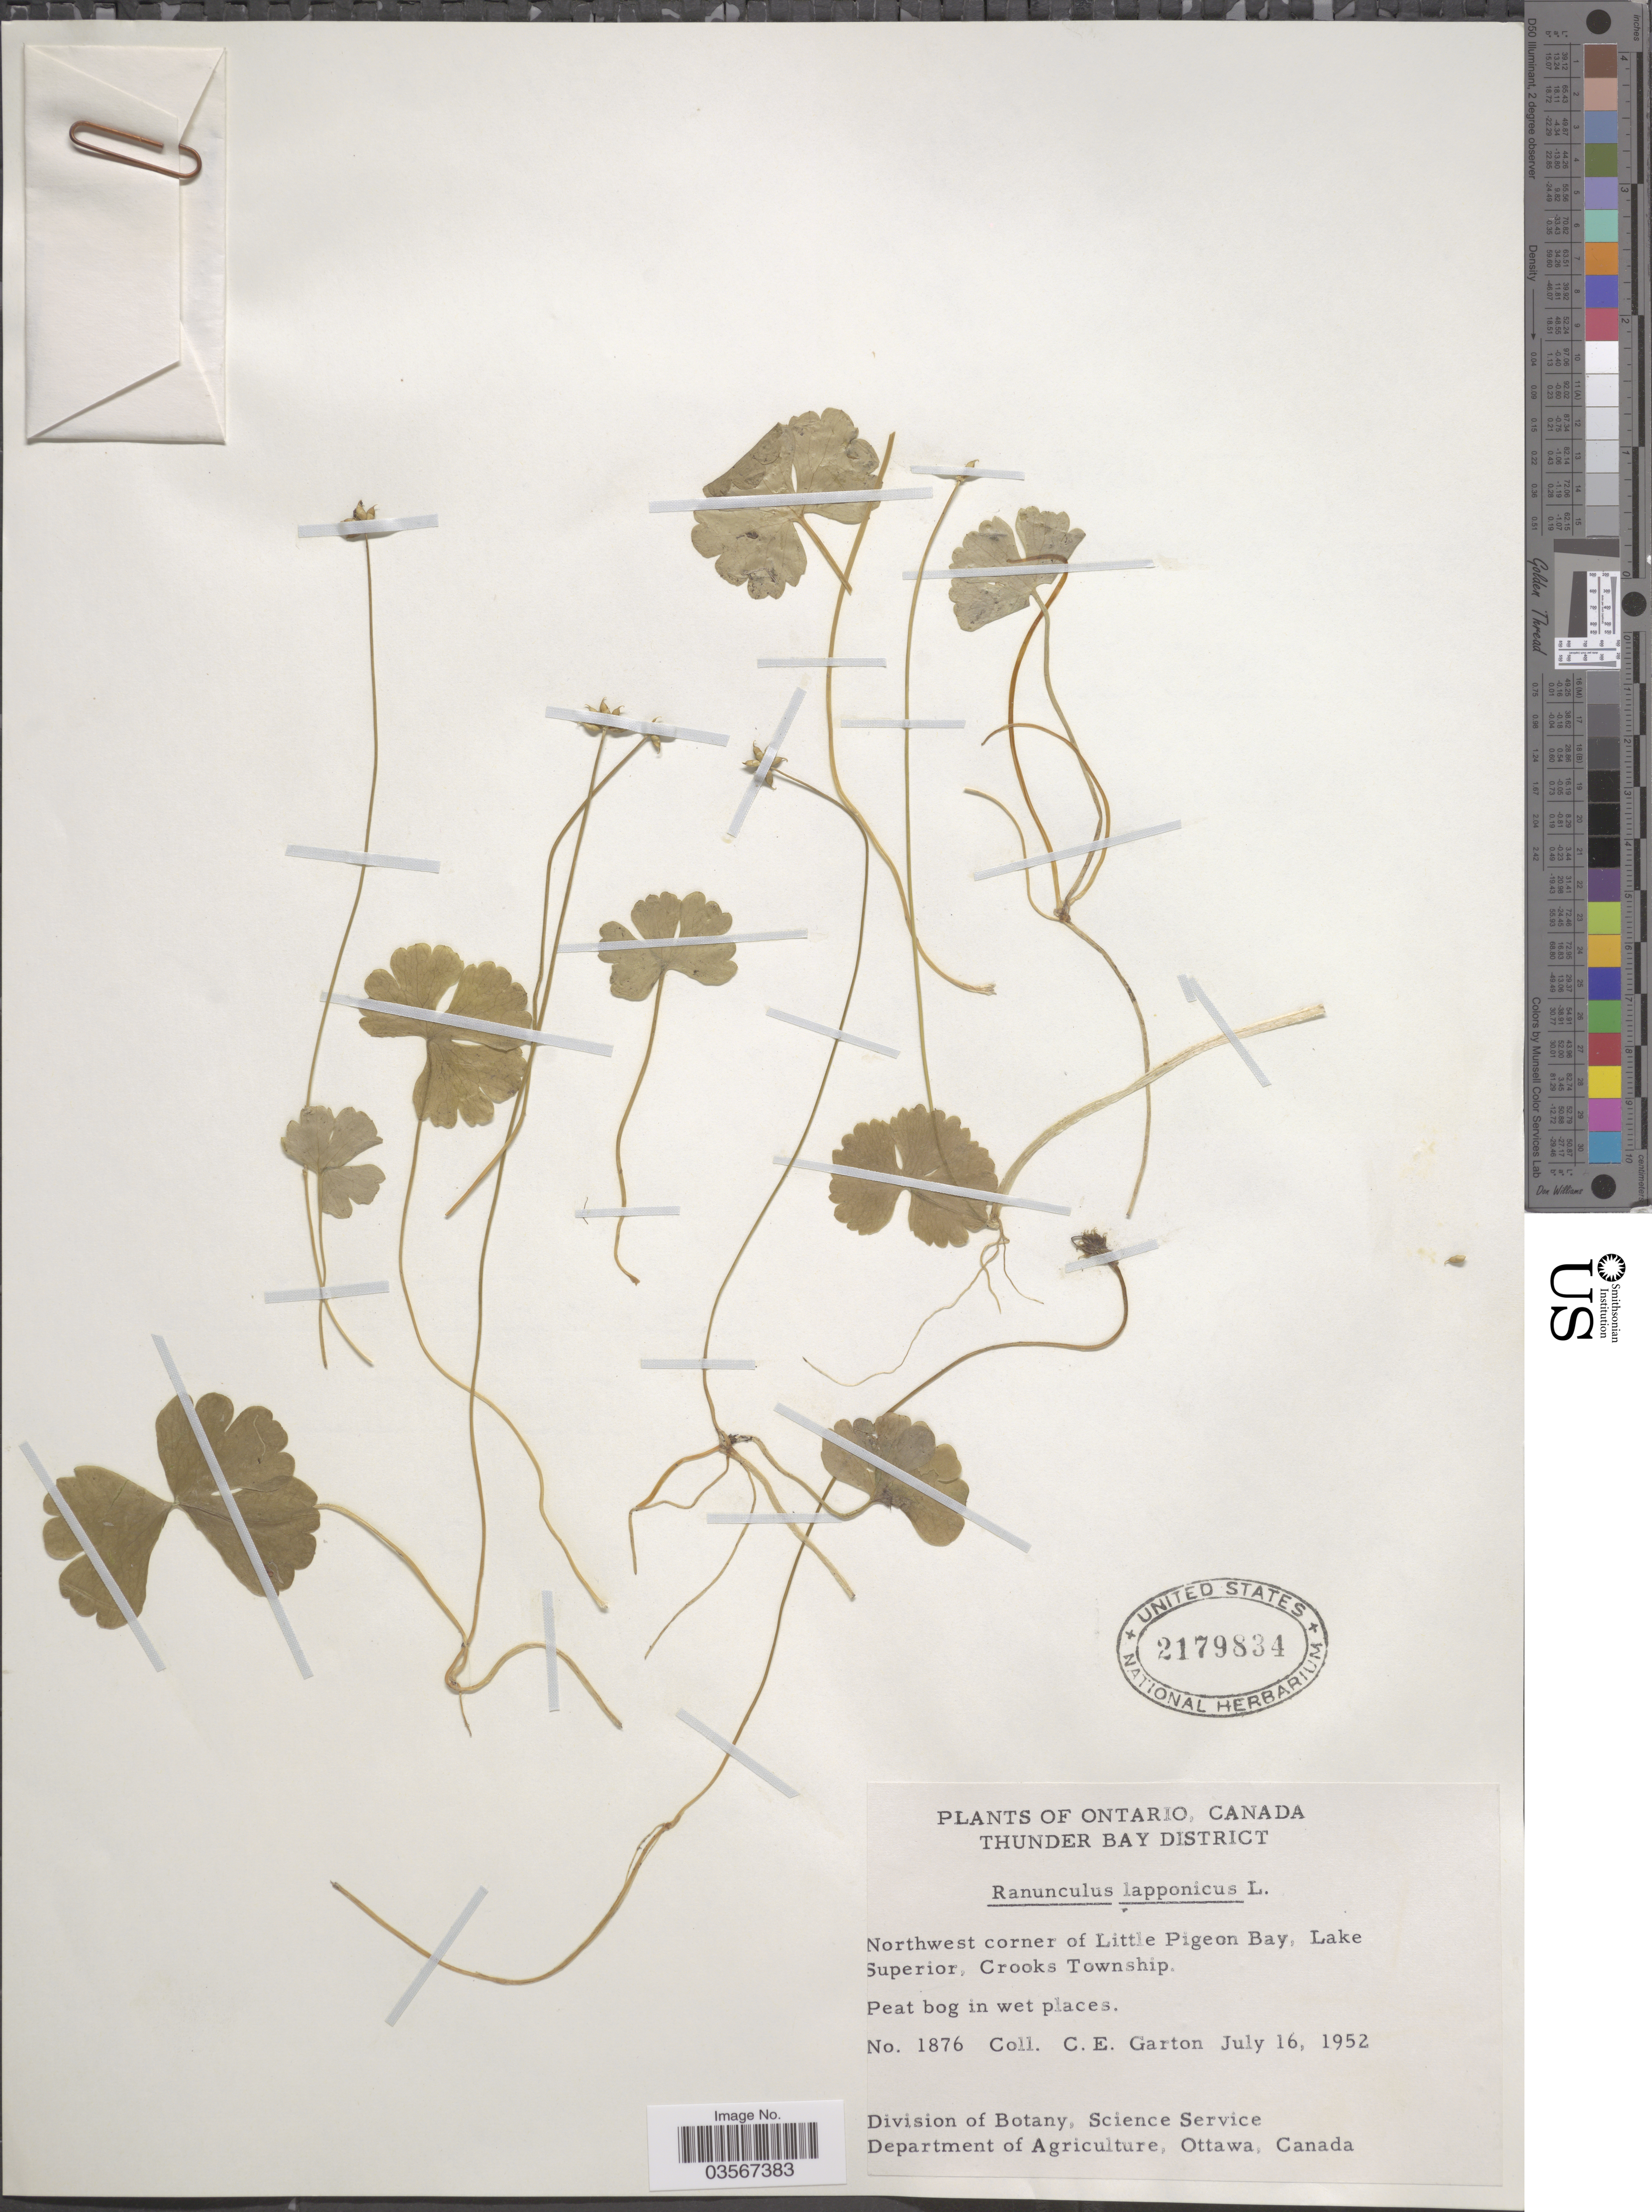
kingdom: Plantae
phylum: Tracheophyta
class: Magnoliopsida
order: Ranunculales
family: Ranunculaceae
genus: Ranunculus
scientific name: Ranunculus lapponicus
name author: L.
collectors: C. E. Garton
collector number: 1876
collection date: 1952-07-16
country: Canada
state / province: Ontario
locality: Thunder Bay District. Northwest corner of Little Pigeon Bay, Lake Superior, Crooks Township.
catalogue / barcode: US 2179834